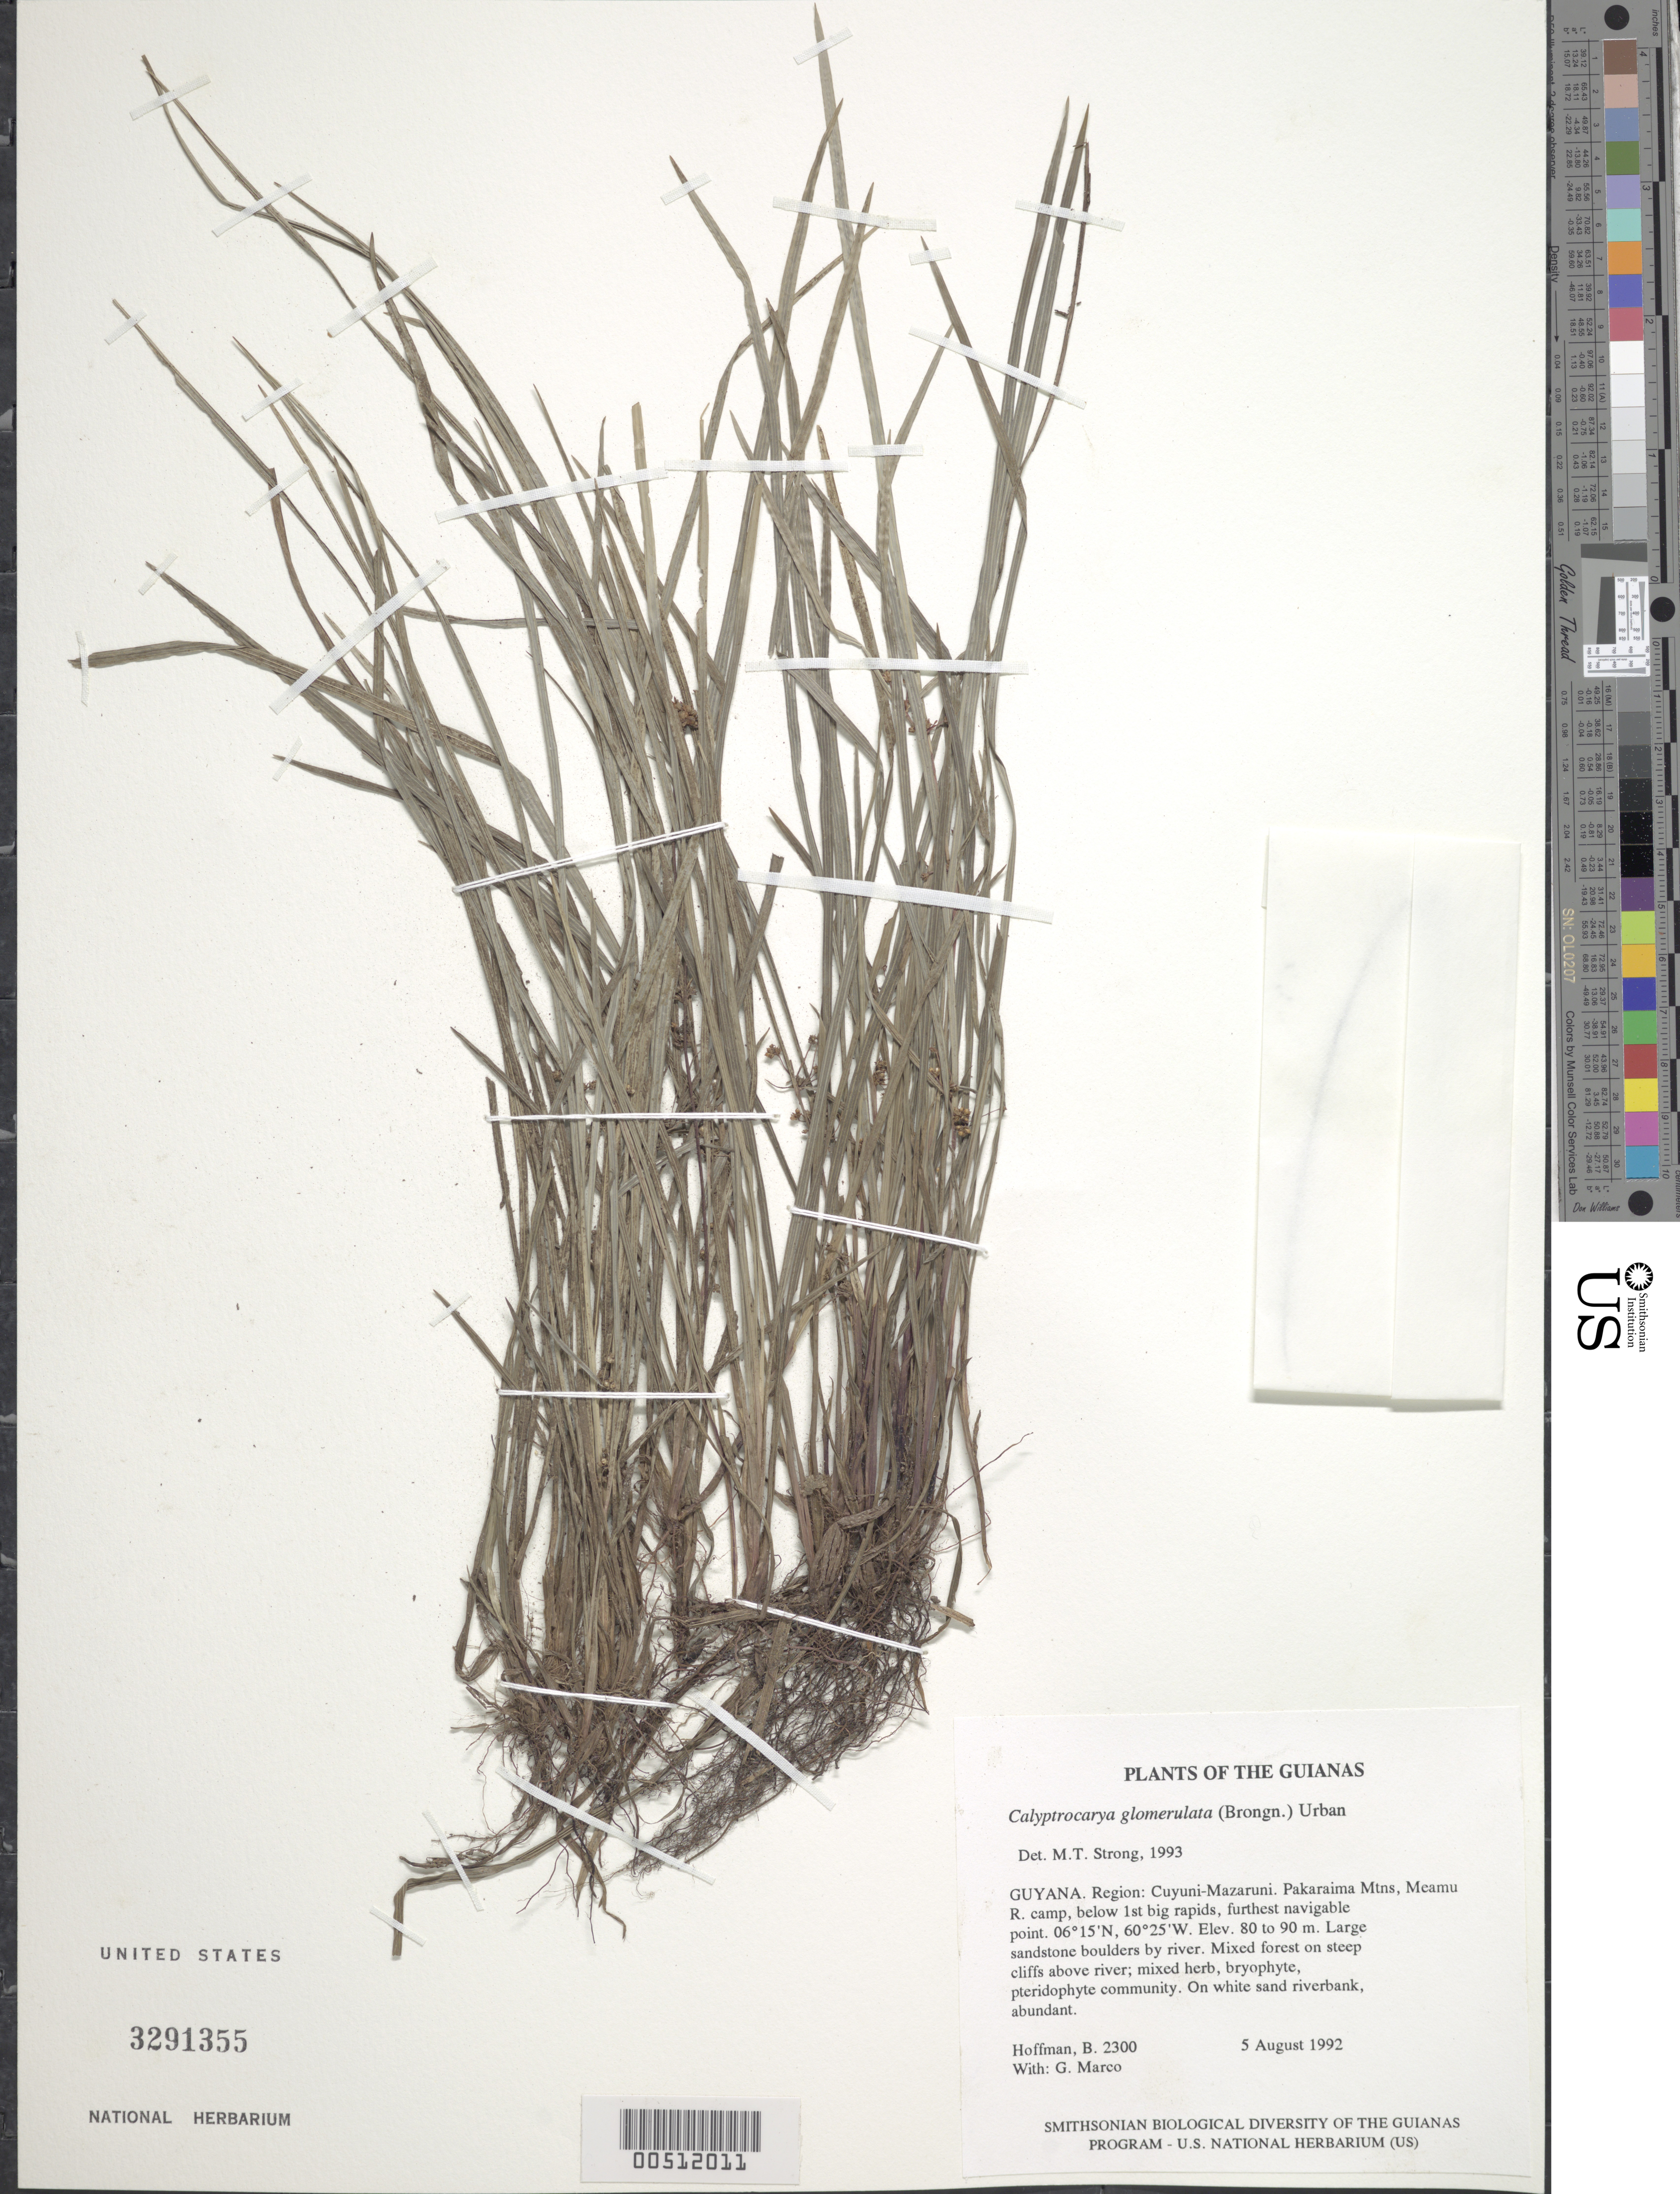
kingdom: Plantae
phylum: Tracheophyta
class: Liliopsida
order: Poales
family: Cyperaceae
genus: Calyptrocarya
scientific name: Calyptrocarya glomerulata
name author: (Brongn.) Urb.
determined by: Strong, M. T., (US), Smithsonian Institution - National Museum of Natural History (UNITED STATES)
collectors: B. Hoffman & G. Marco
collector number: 2300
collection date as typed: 5 August 1992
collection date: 1992-08-05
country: Guyana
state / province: Cuyuni-Mazaruni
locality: Pakaraima Mountains, Meamu River camp, below 1st big rapids, furthest navigable point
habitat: Large sandstone boulders by river. Mixed forest on steep cliffs above river; mixed herb, bryophyte, pteridophyte community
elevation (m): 80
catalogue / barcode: US 3291355